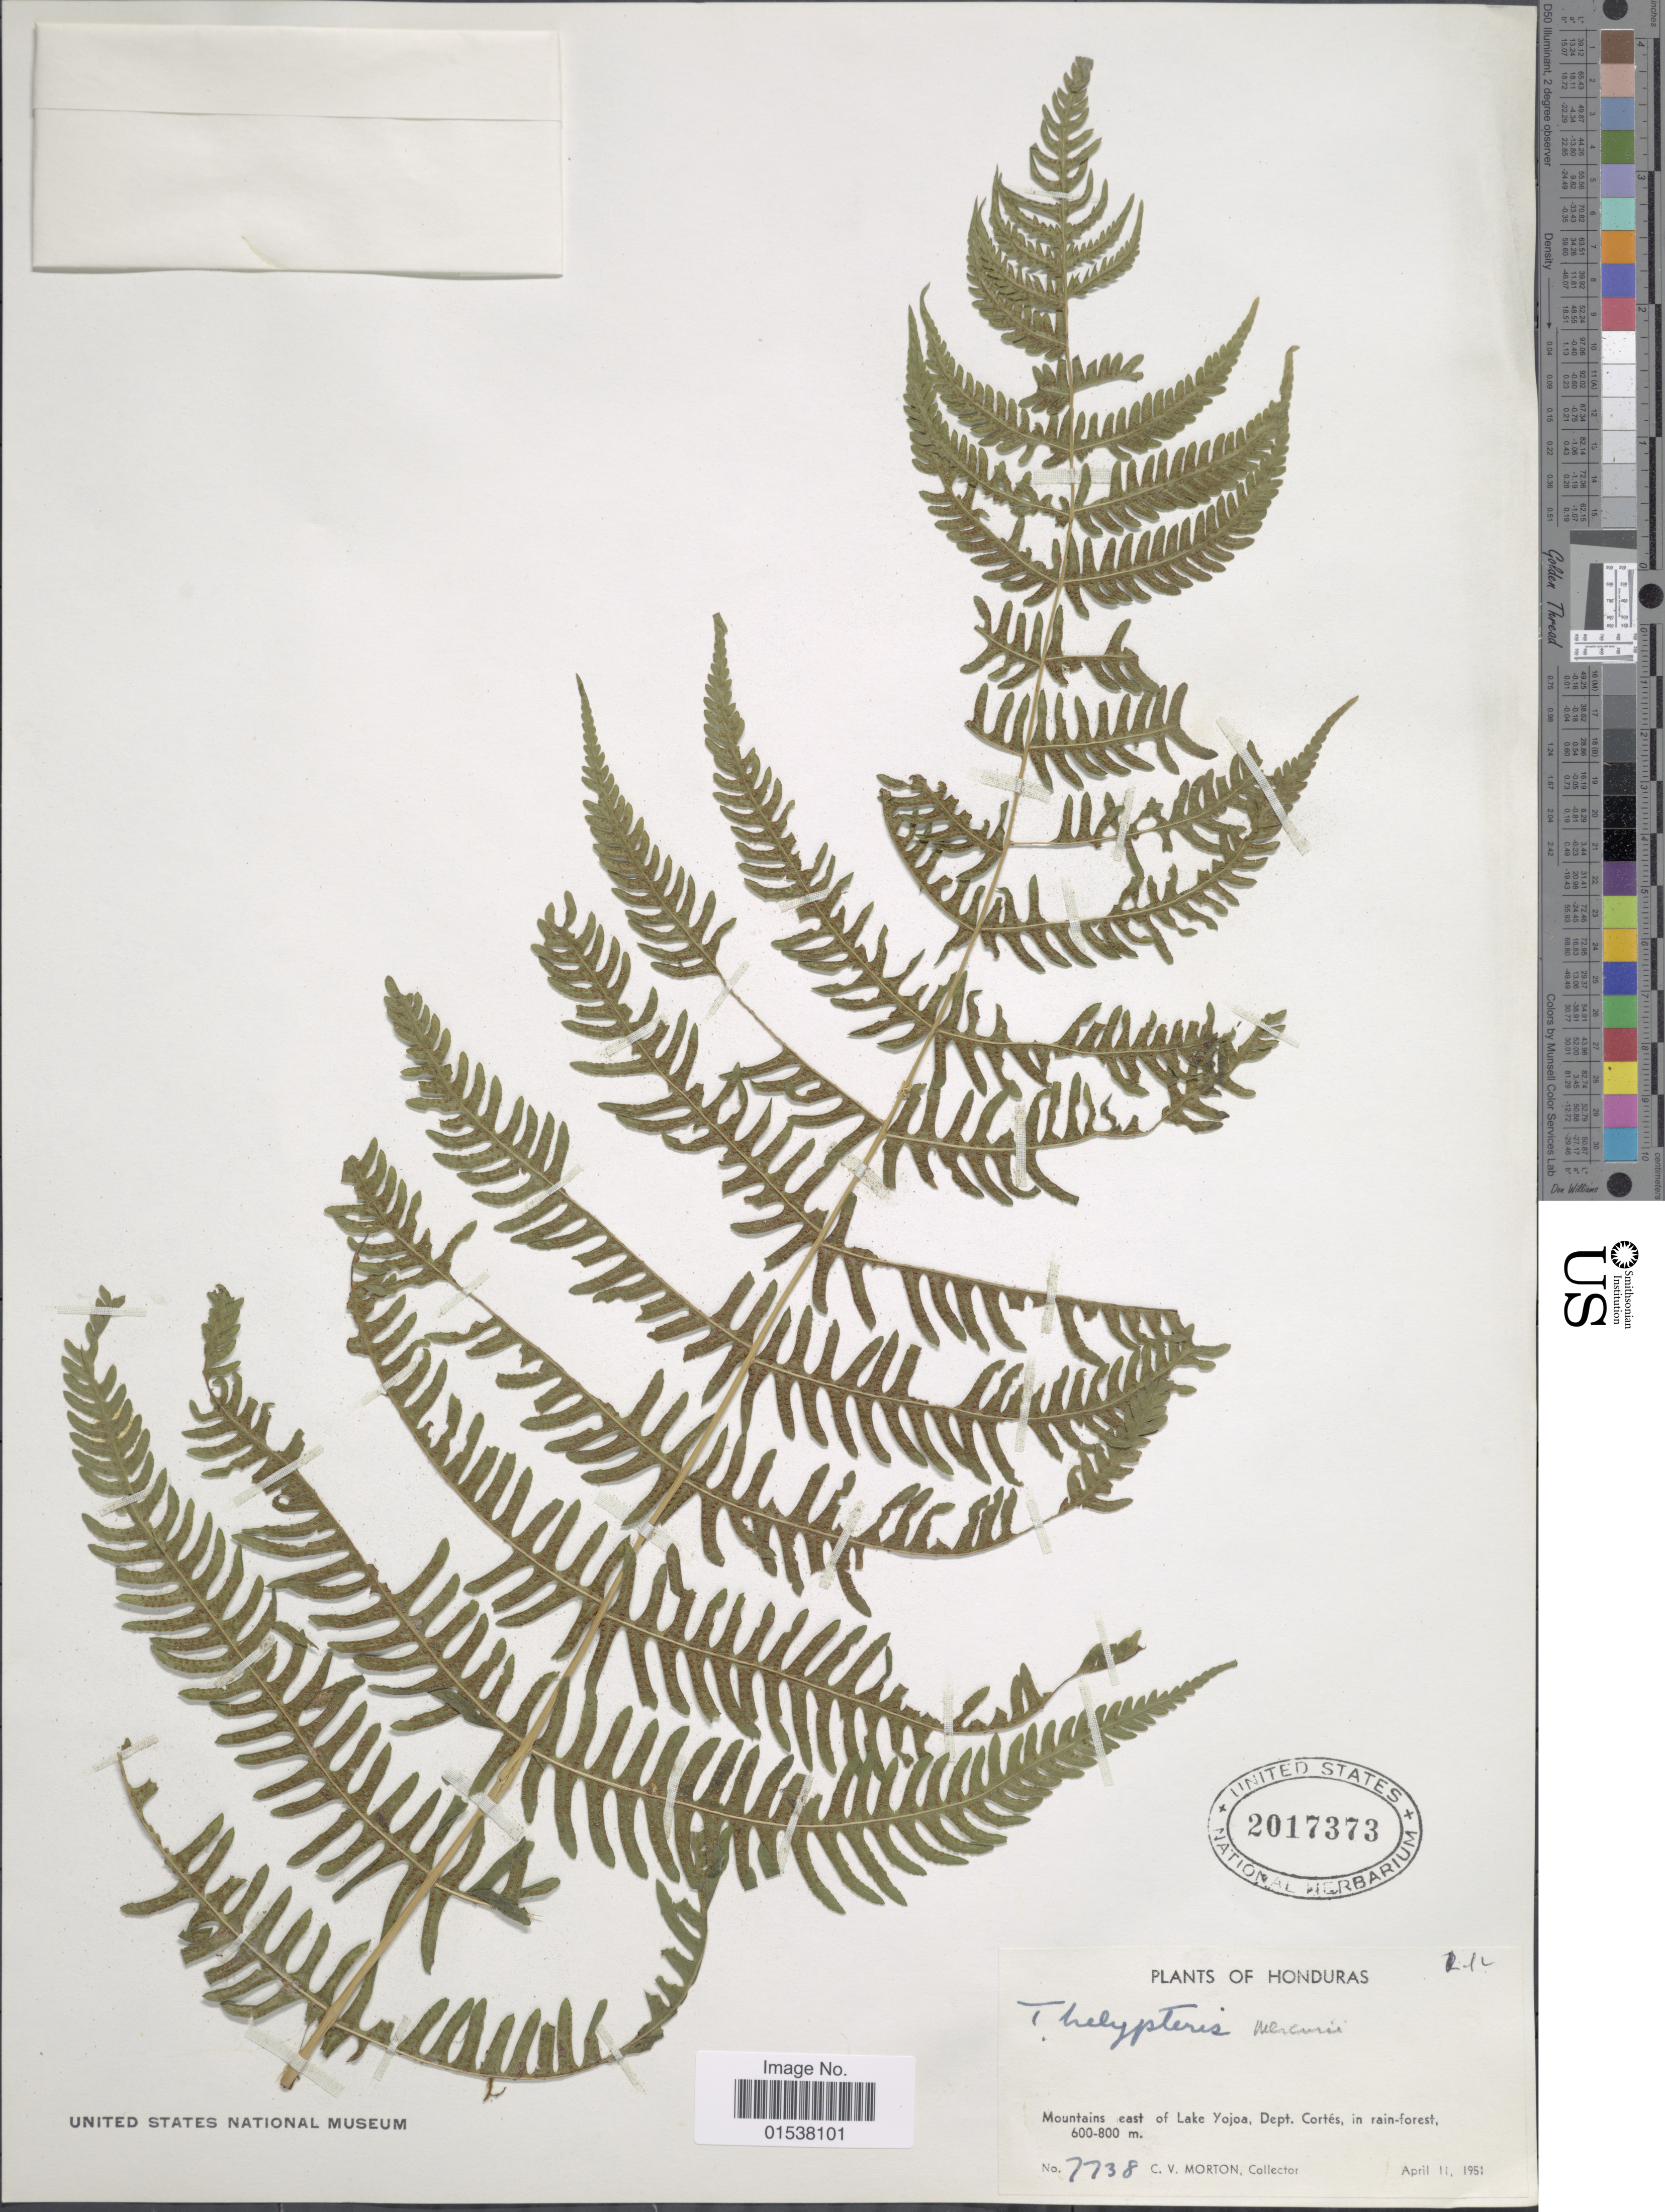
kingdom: Plantae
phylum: Tracheophyta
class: Polypodiopsida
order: Polypodiales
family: Thelypteridaceae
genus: Amauropelta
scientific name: Amauropelta balbisii (Spreng.) comb. nov., ined. 2015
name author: (Spreng.)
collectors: C. V. Morton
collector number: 7738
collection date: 1951-04-11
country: Honduras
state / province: Cortés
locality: Mountains east of Lake Yojoa, Dept. Cortes, in rain-forest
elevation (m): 600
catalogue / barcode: US 2017373